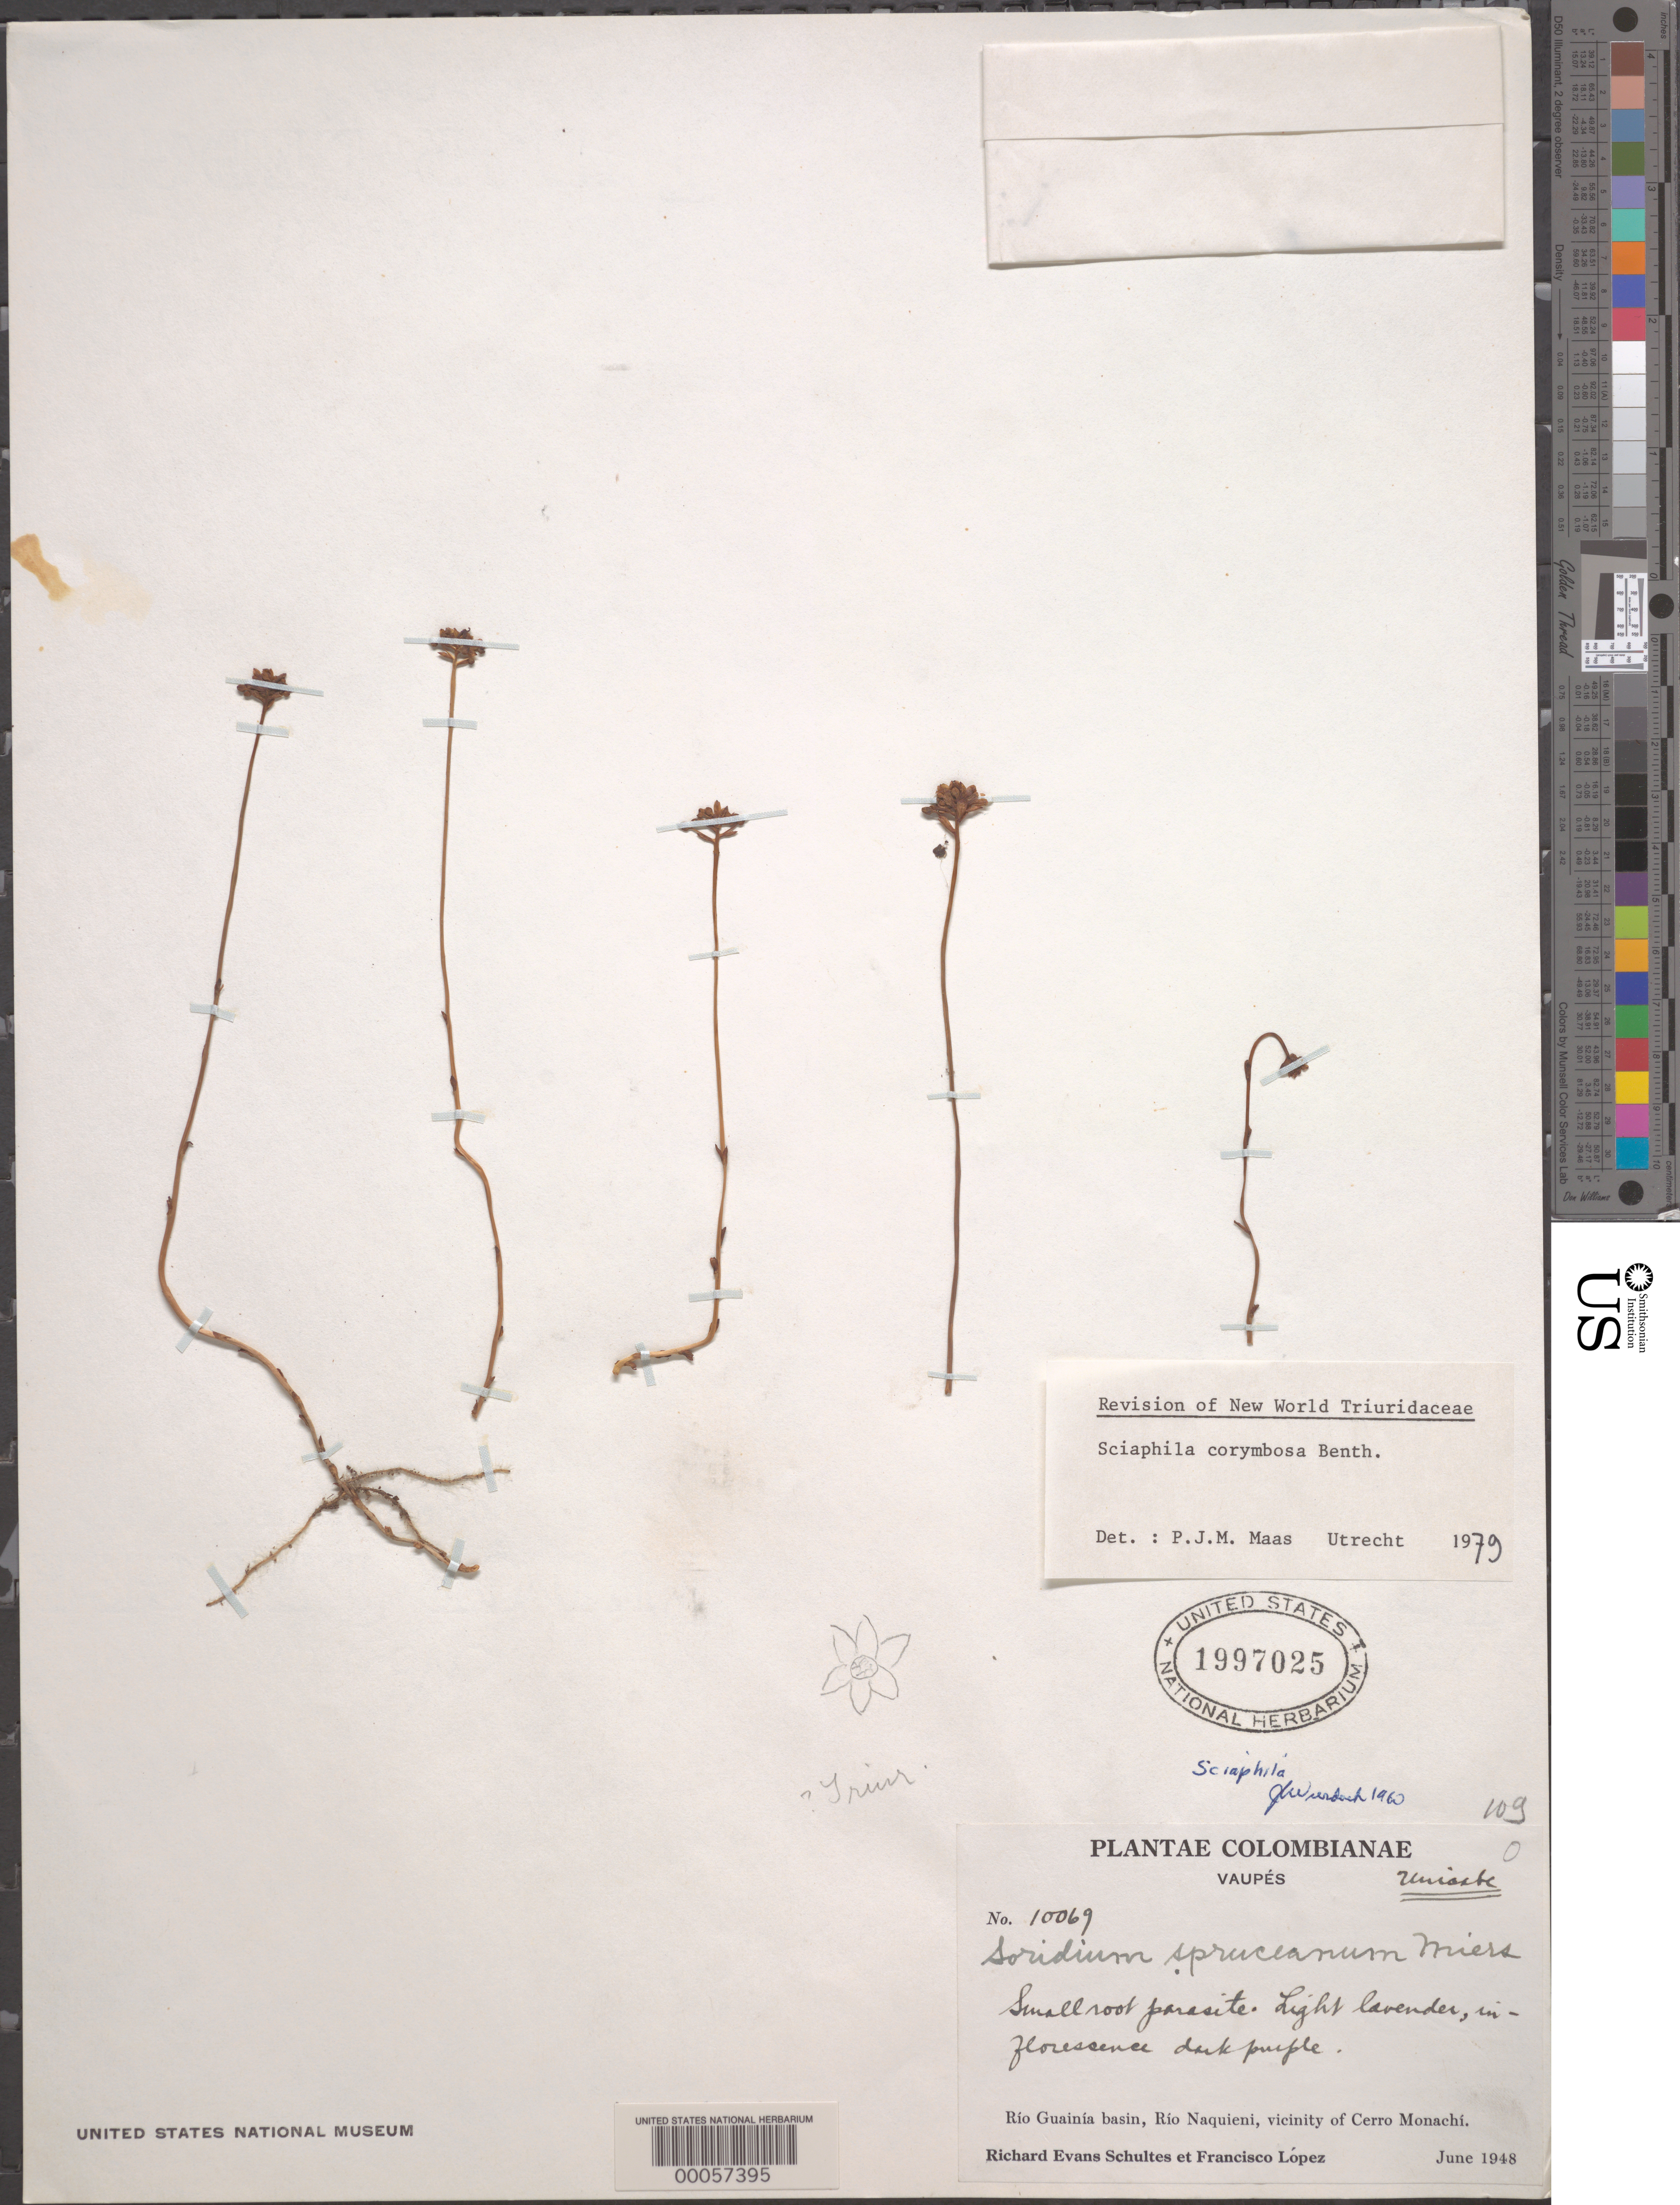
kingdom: Plantae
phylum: Tracheophyta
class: Liliopsida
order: Pandanales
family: Triuridaceae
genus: Sciaphila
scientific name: Sciaphila corymbosa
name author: Benth.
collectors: R. E. Schultes & F. Lopéz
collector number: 10069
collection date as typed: Jun 1948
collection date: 1948-06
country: Colombia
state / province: Vaupés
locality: Rio Guainia, Rio Maquieni, vicinity of Cerro Monachi.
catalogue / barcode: US 1997025